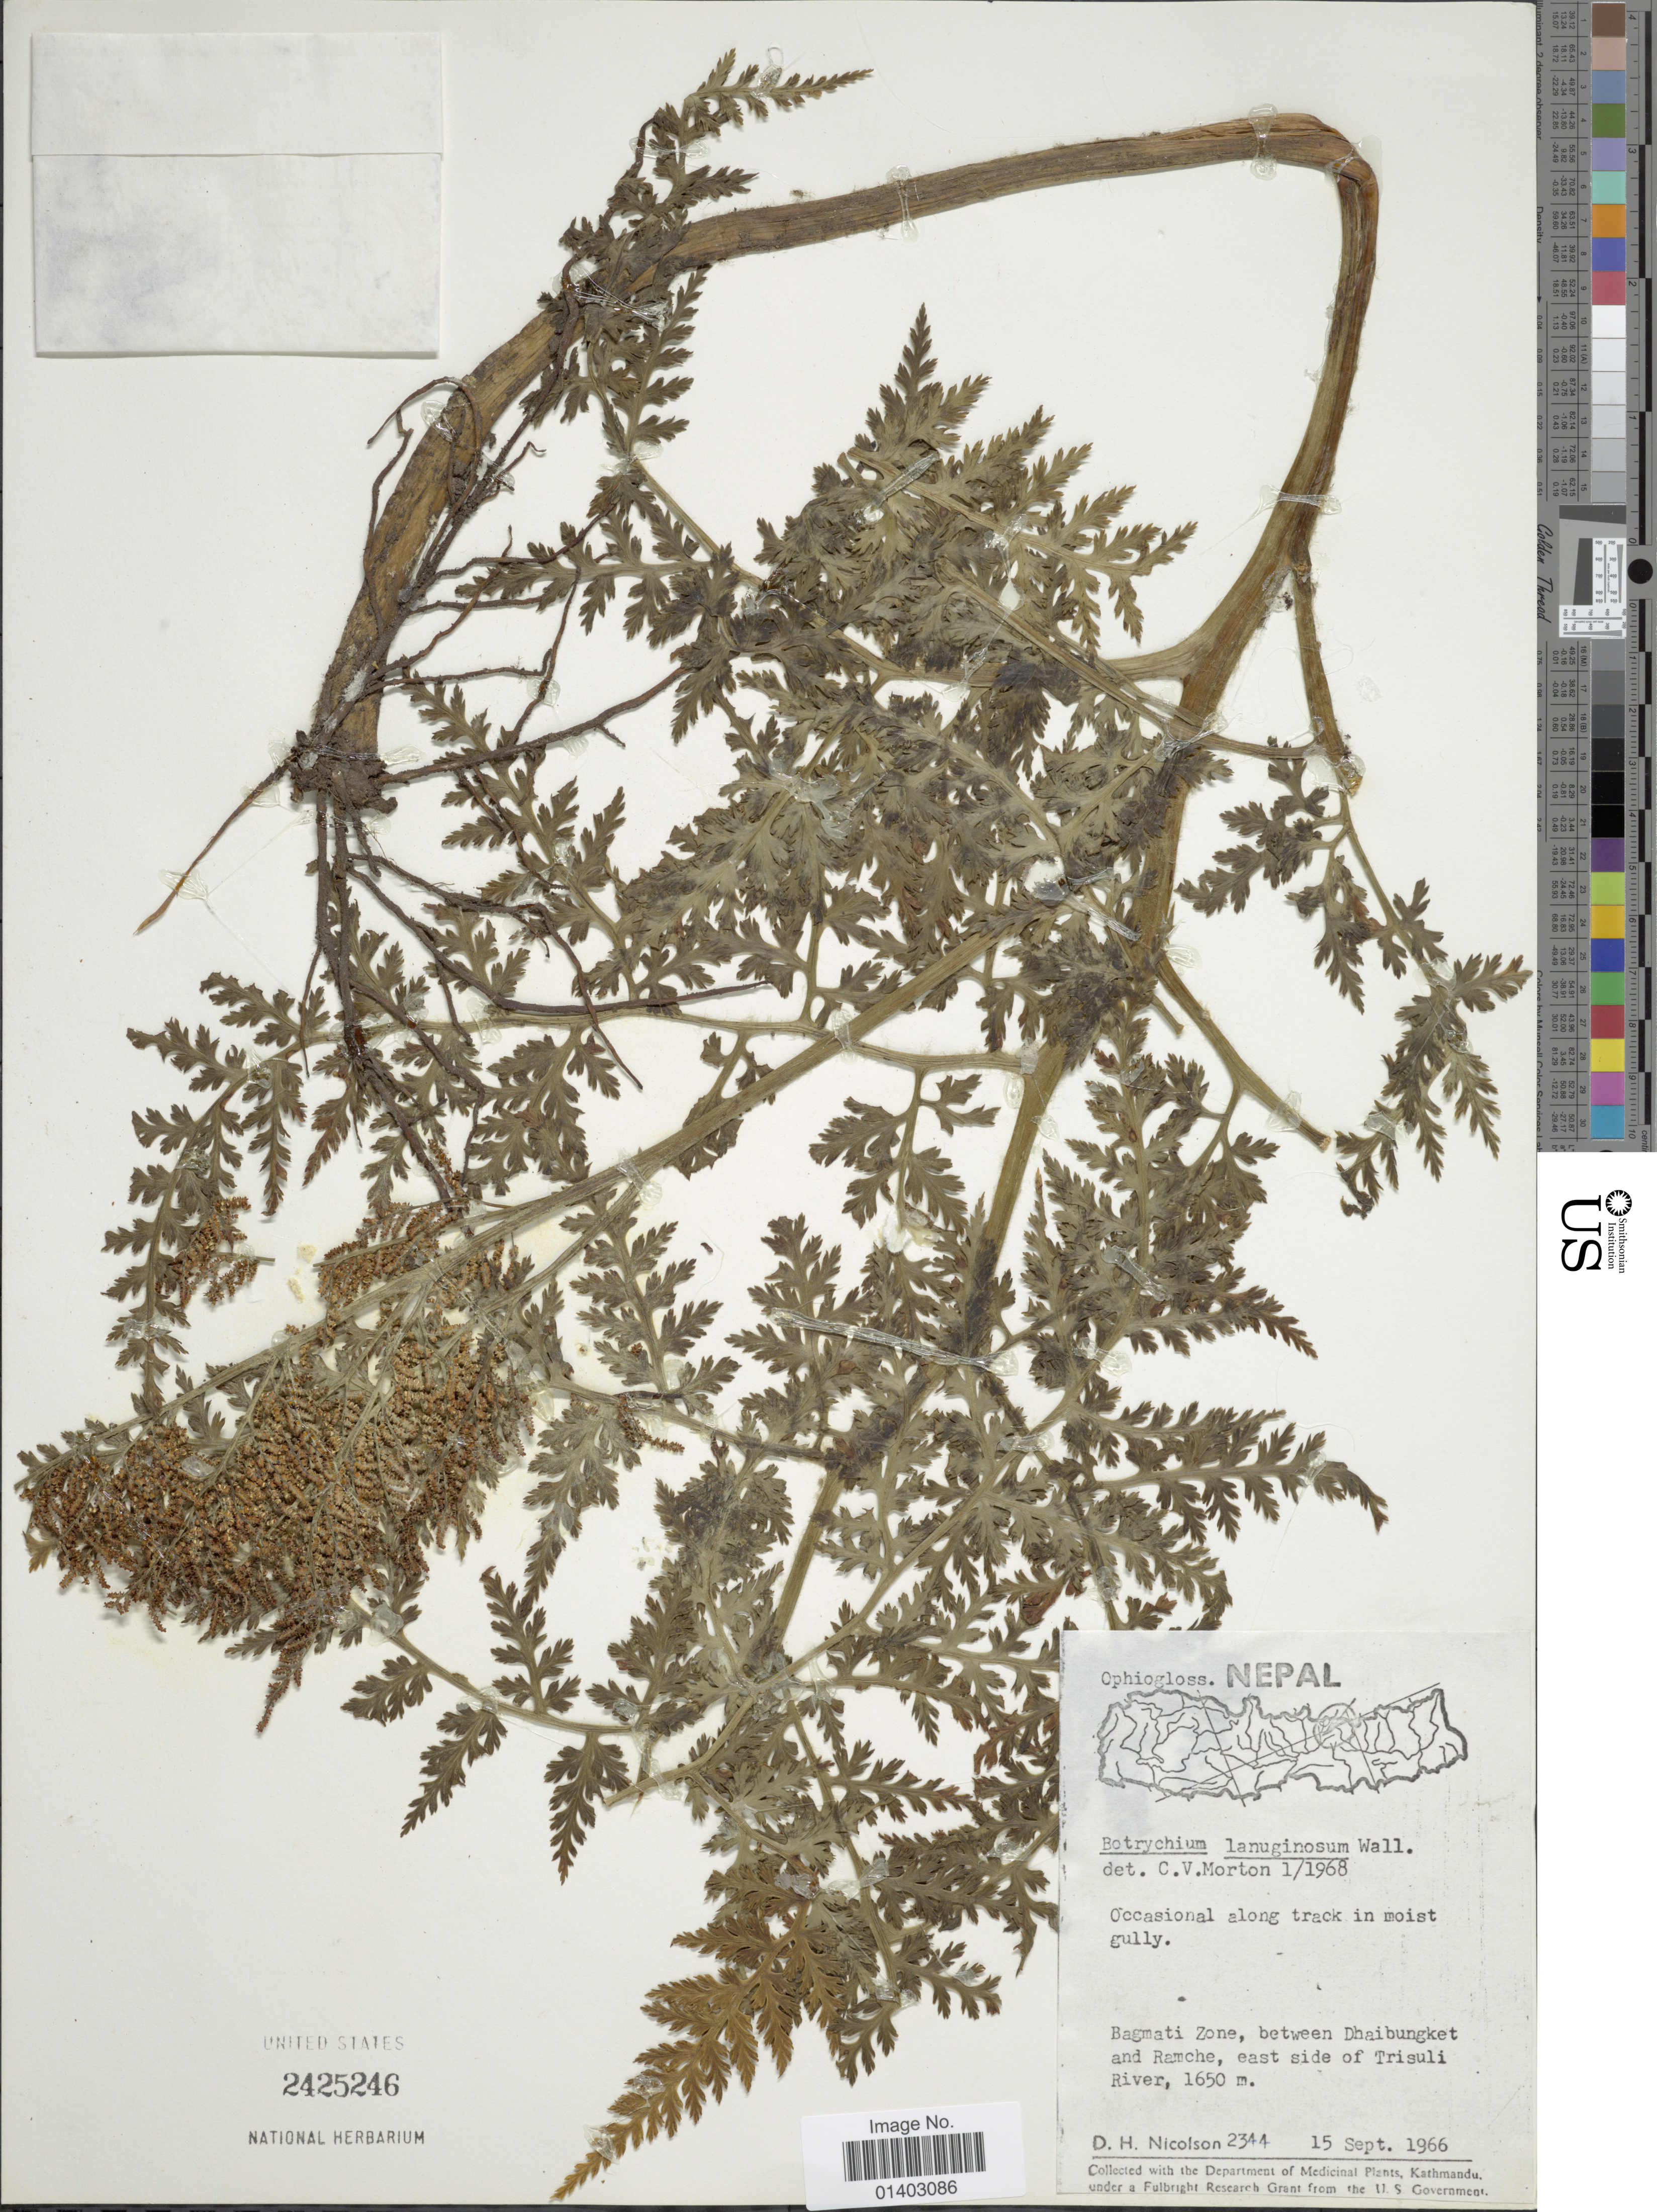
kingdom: Plantae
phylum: Tracheophyta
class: Polypodiopsida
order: Ophioglossales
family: Ophioglossaceae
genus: Botrychium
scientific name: Botrychium lanuginosum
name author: Wall. ex Hook. & Grev.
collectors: D. H. Nicolson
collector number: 2344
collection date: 1966-09-15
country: Nepal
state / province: Bagmati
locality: Bagmati Zone, between Dhaibungket and Ramche, east side of Trisuli River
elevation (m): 1650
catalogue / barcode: US 2425246